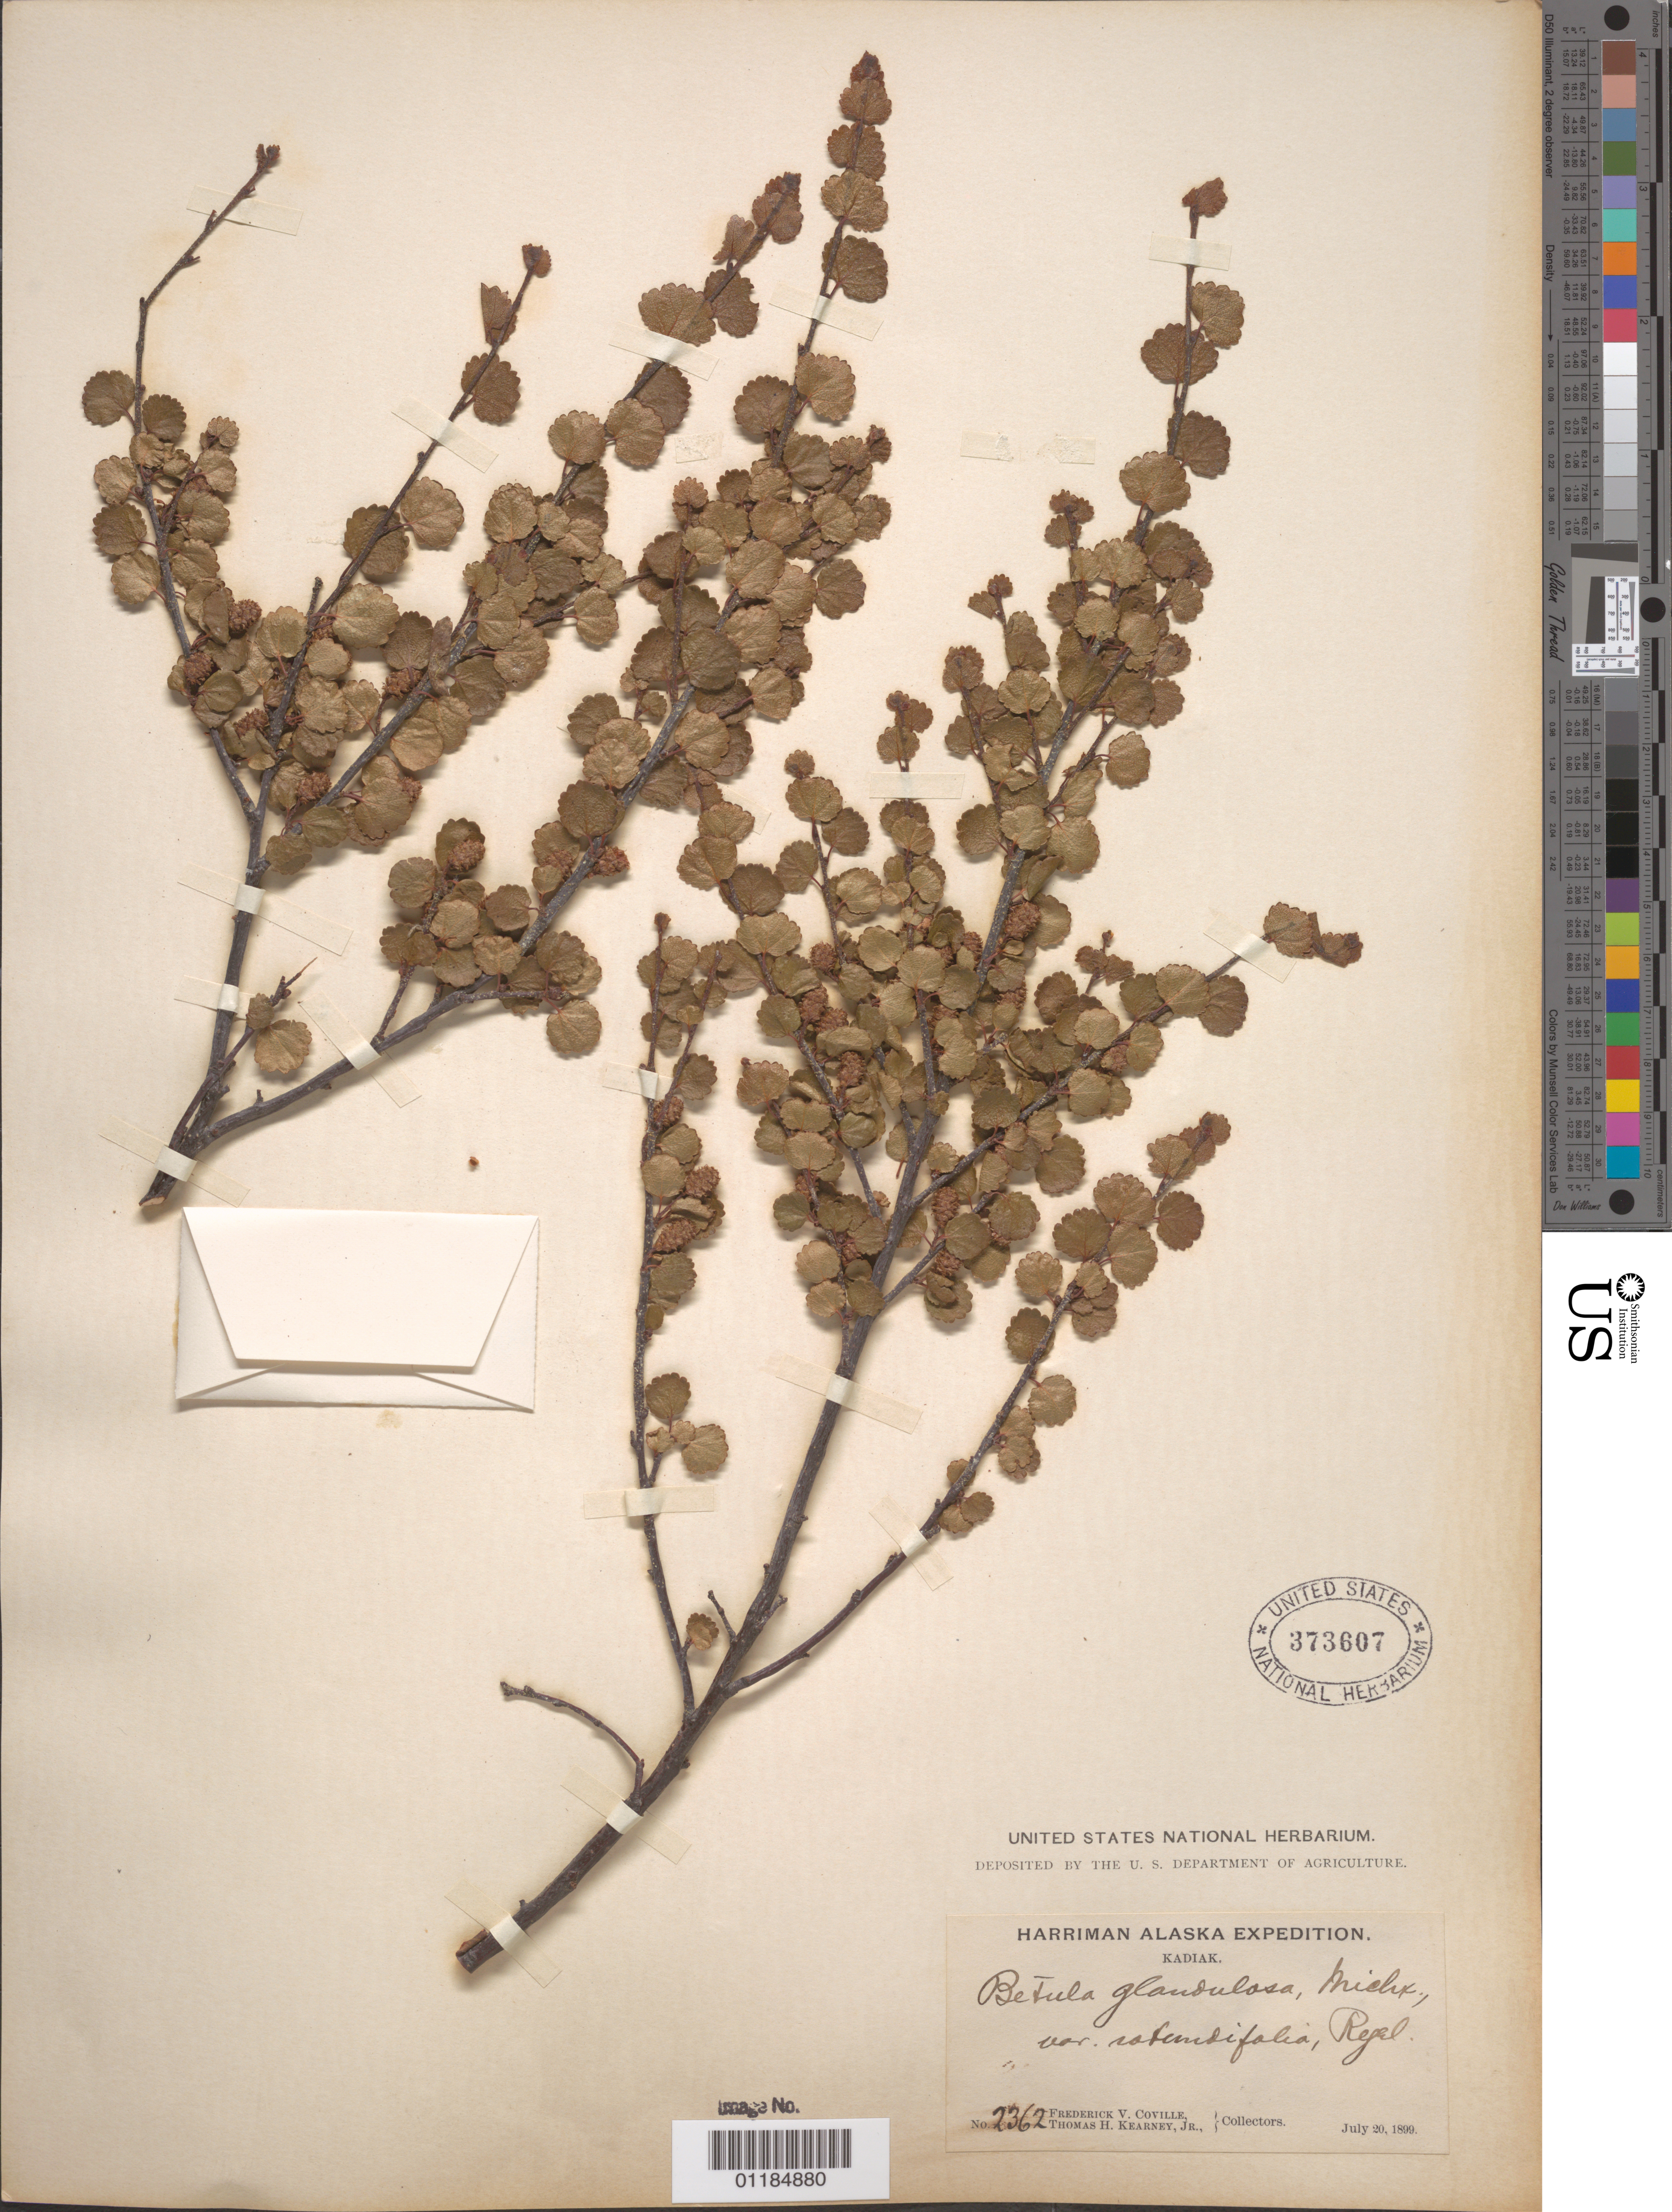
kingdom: Plantae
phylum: Tracheophyta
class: Magnoliopsida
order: Fagales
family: Betulaceae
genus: Betula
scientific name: Betula glandulosa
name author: Michx.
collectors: F. V. Coville & T. H. Kearney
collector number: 2362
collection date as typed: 20 Jul 1899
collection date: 1899-07-20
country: United States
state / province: Alaska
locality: Kadiak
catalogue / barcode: US 373607